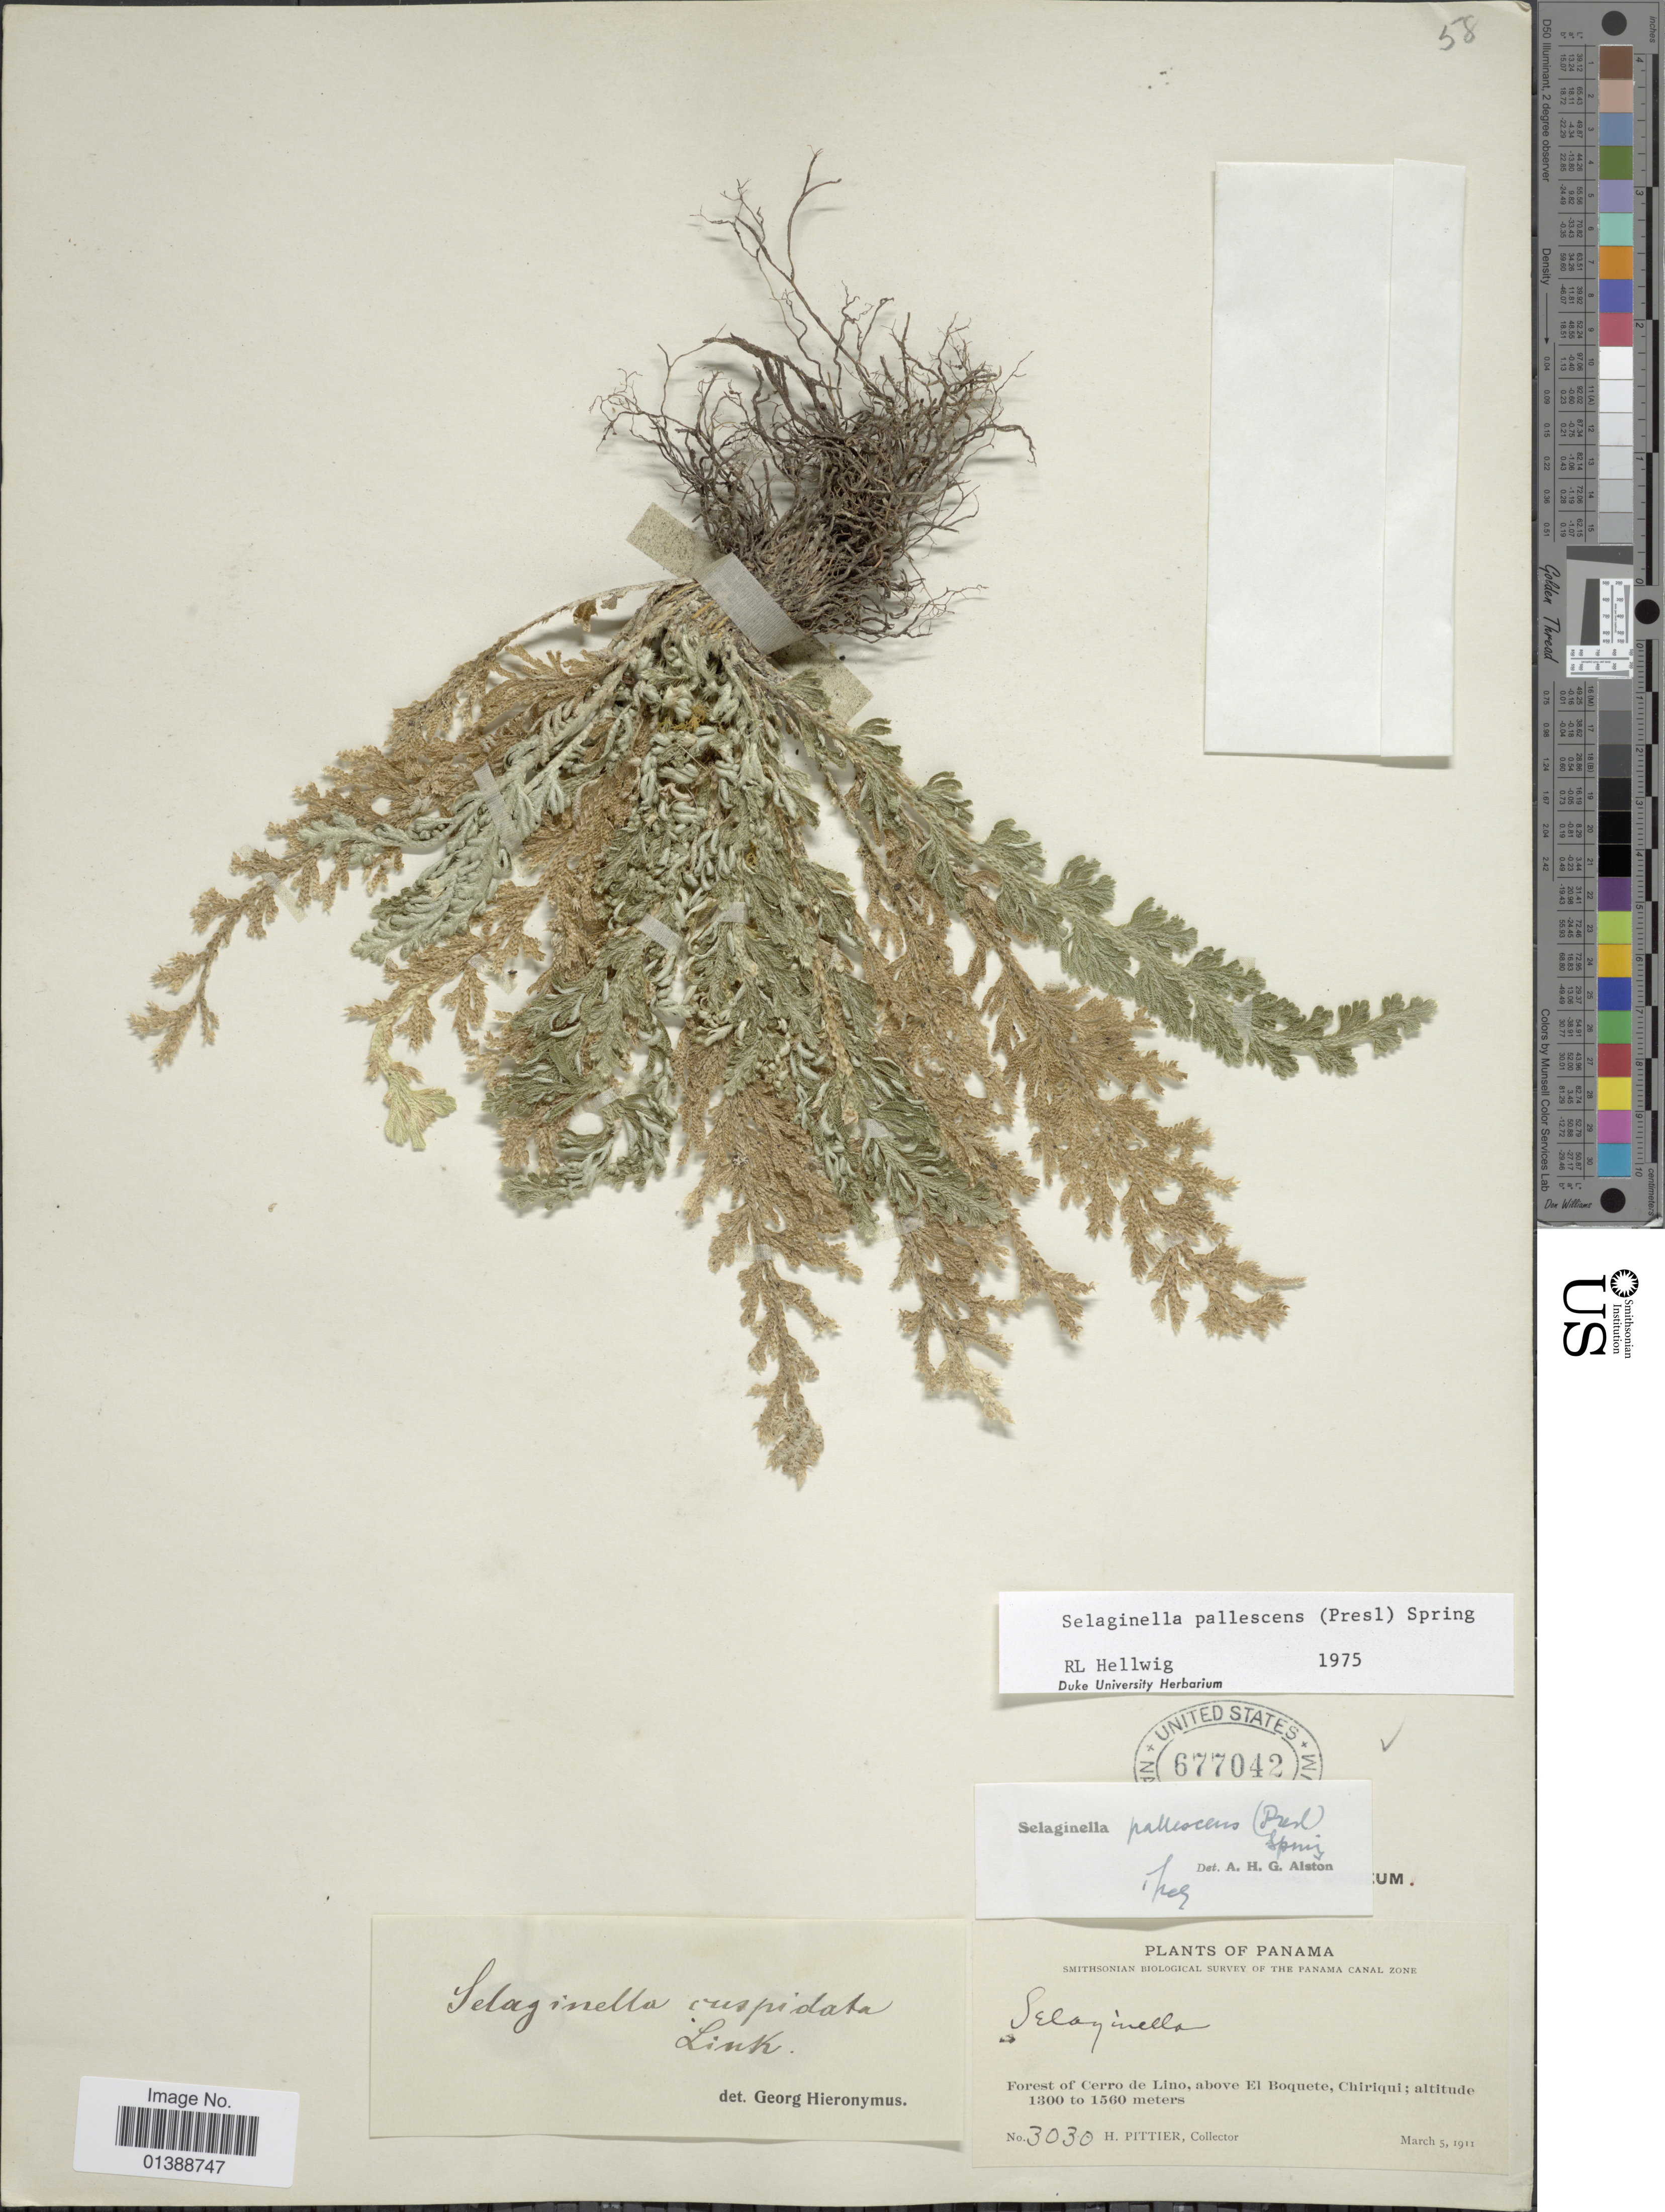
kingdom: Plantae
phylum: Tracheophyta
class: Lycopodiopsida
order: Selaginellales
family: Selaginellaceae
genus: Selaginella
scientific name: Selaginella pallescens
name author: (C. Presl) Spring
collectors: H. F. Pittier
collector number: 3030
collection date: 1911-03-05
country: Panama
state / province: Chiriqui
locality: Forest of Cerro de Lino, above El Boquete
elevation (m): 1300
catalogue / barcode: US 677042